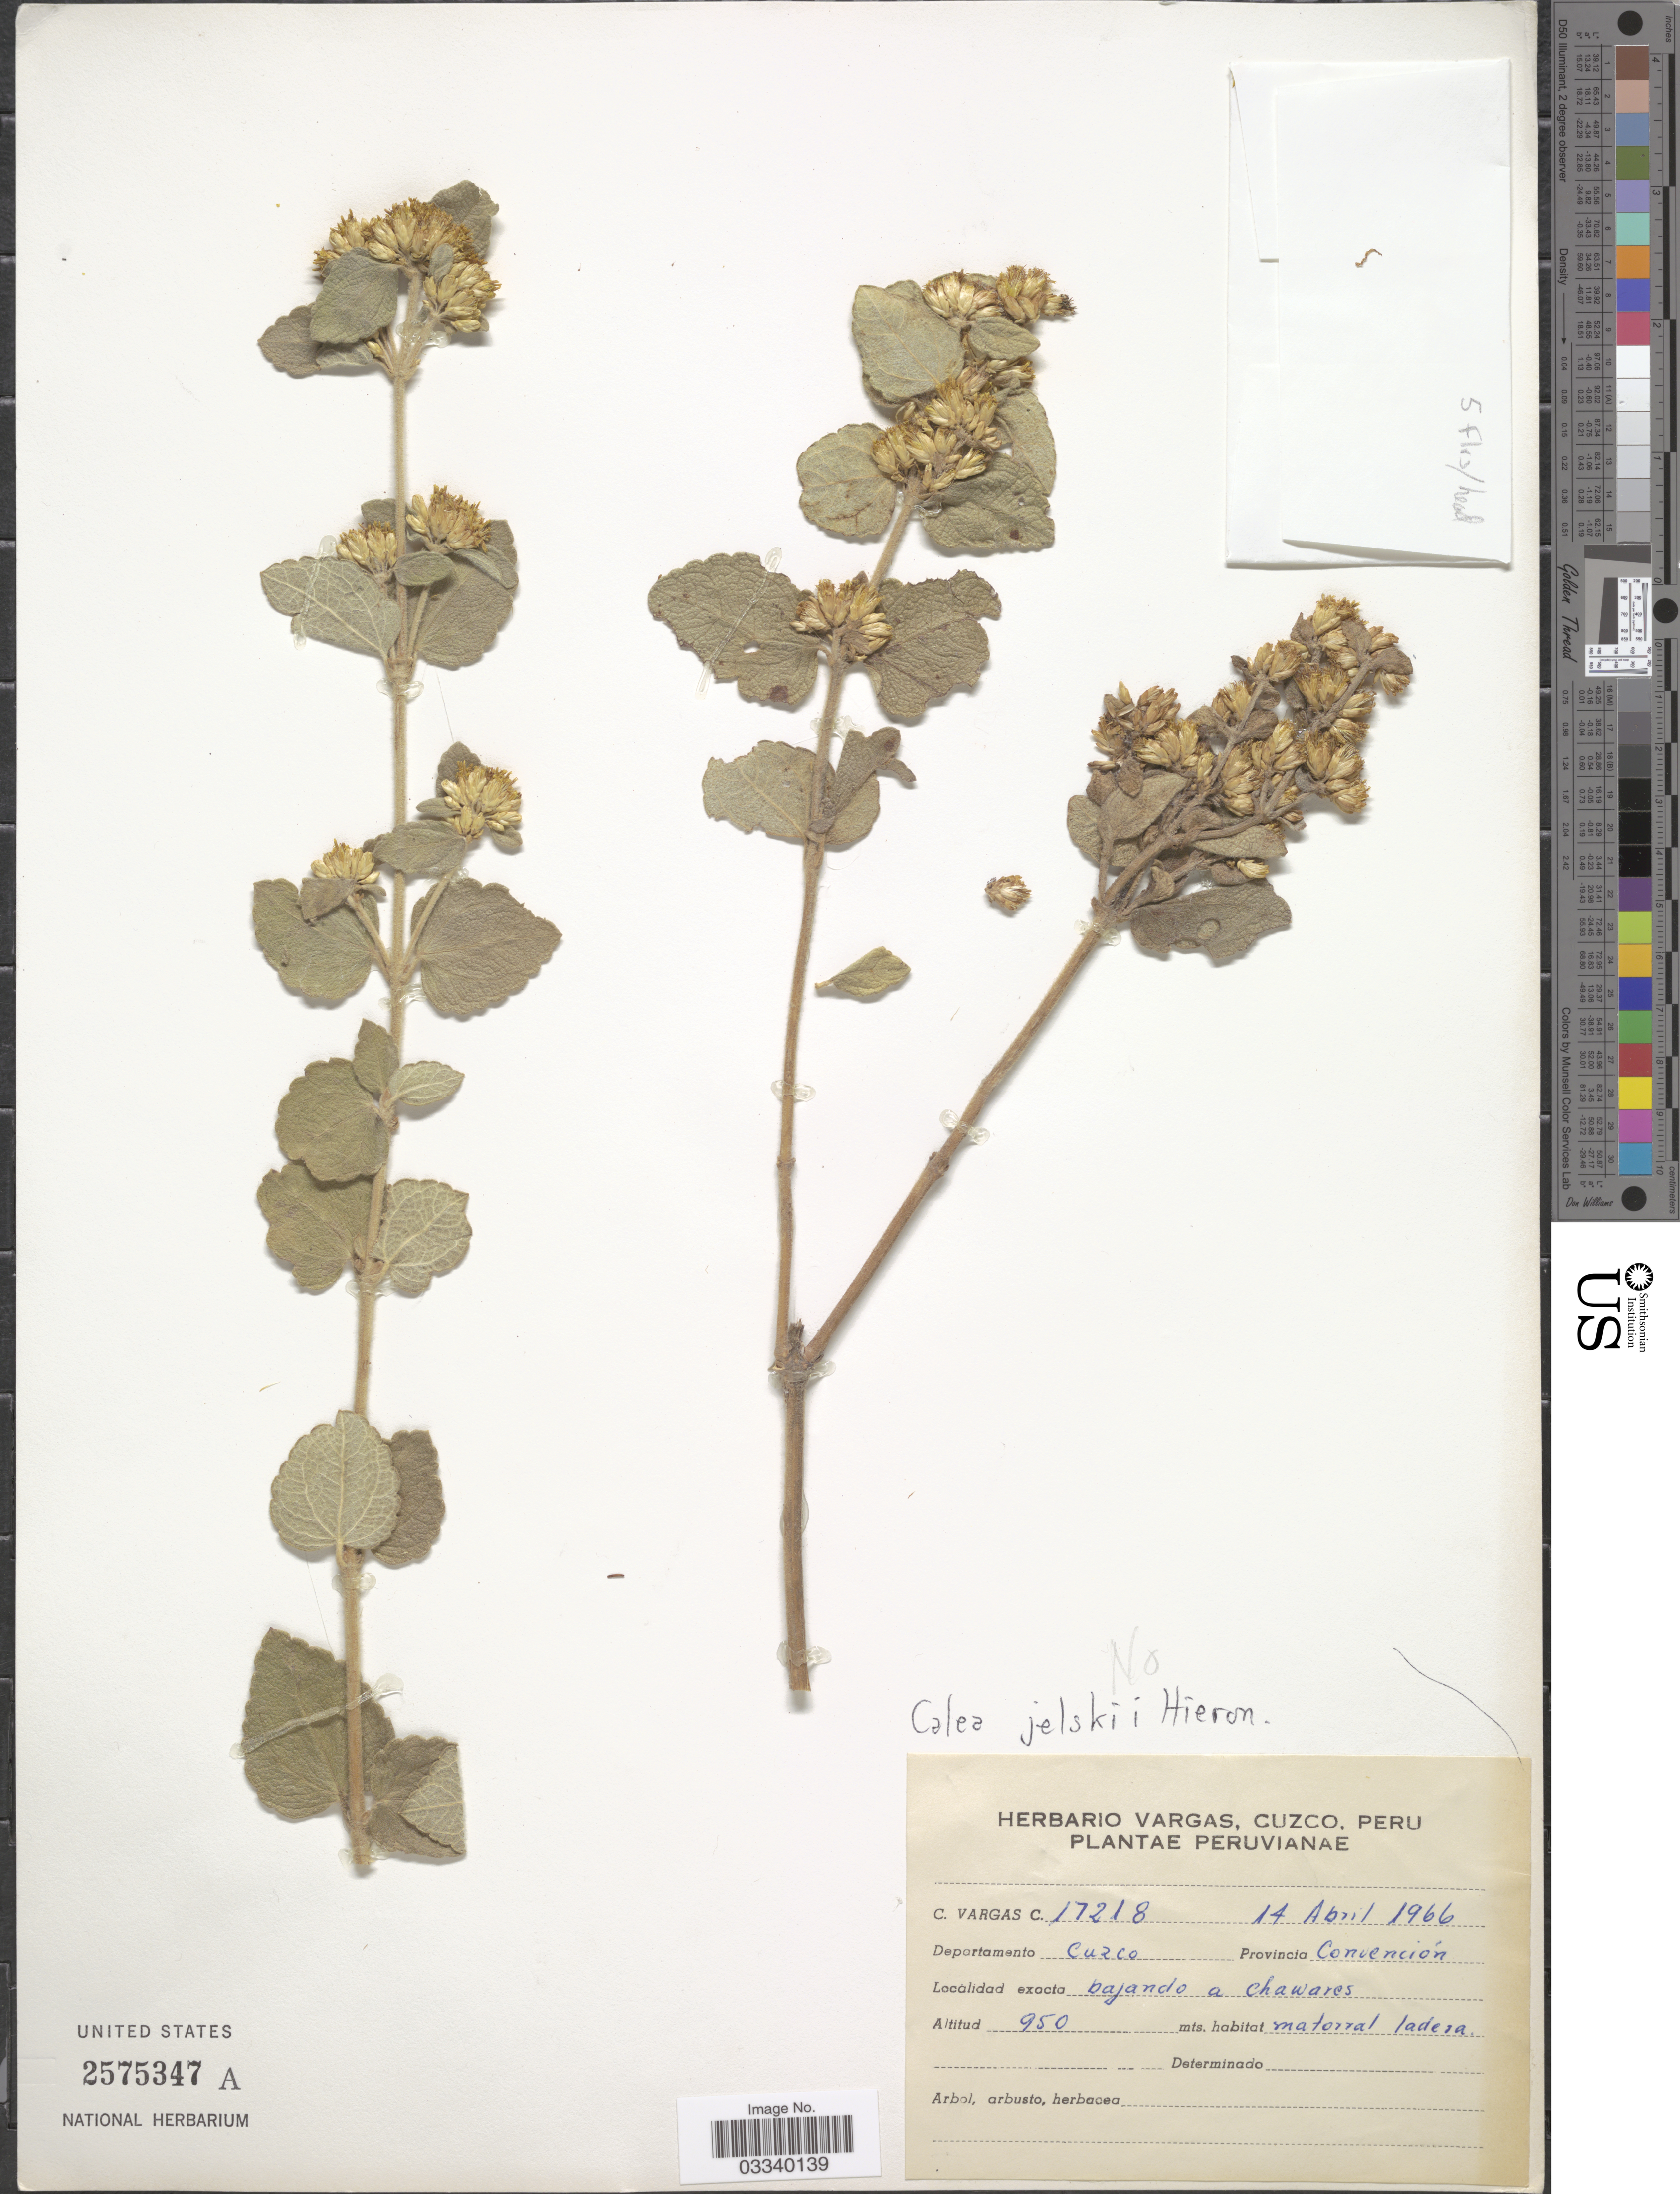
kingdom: Plantae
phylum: Tracheophyta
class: Magnoliopsida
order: Asterales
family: Asteraceae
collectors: C. Vargas Calderón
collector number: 17218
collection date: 1966-04-14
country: Peru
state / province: Cusco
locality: Departamento Cuzco, Provincia Convención. Bajando a Chawares.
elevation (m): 950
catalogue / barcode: US 2575347A